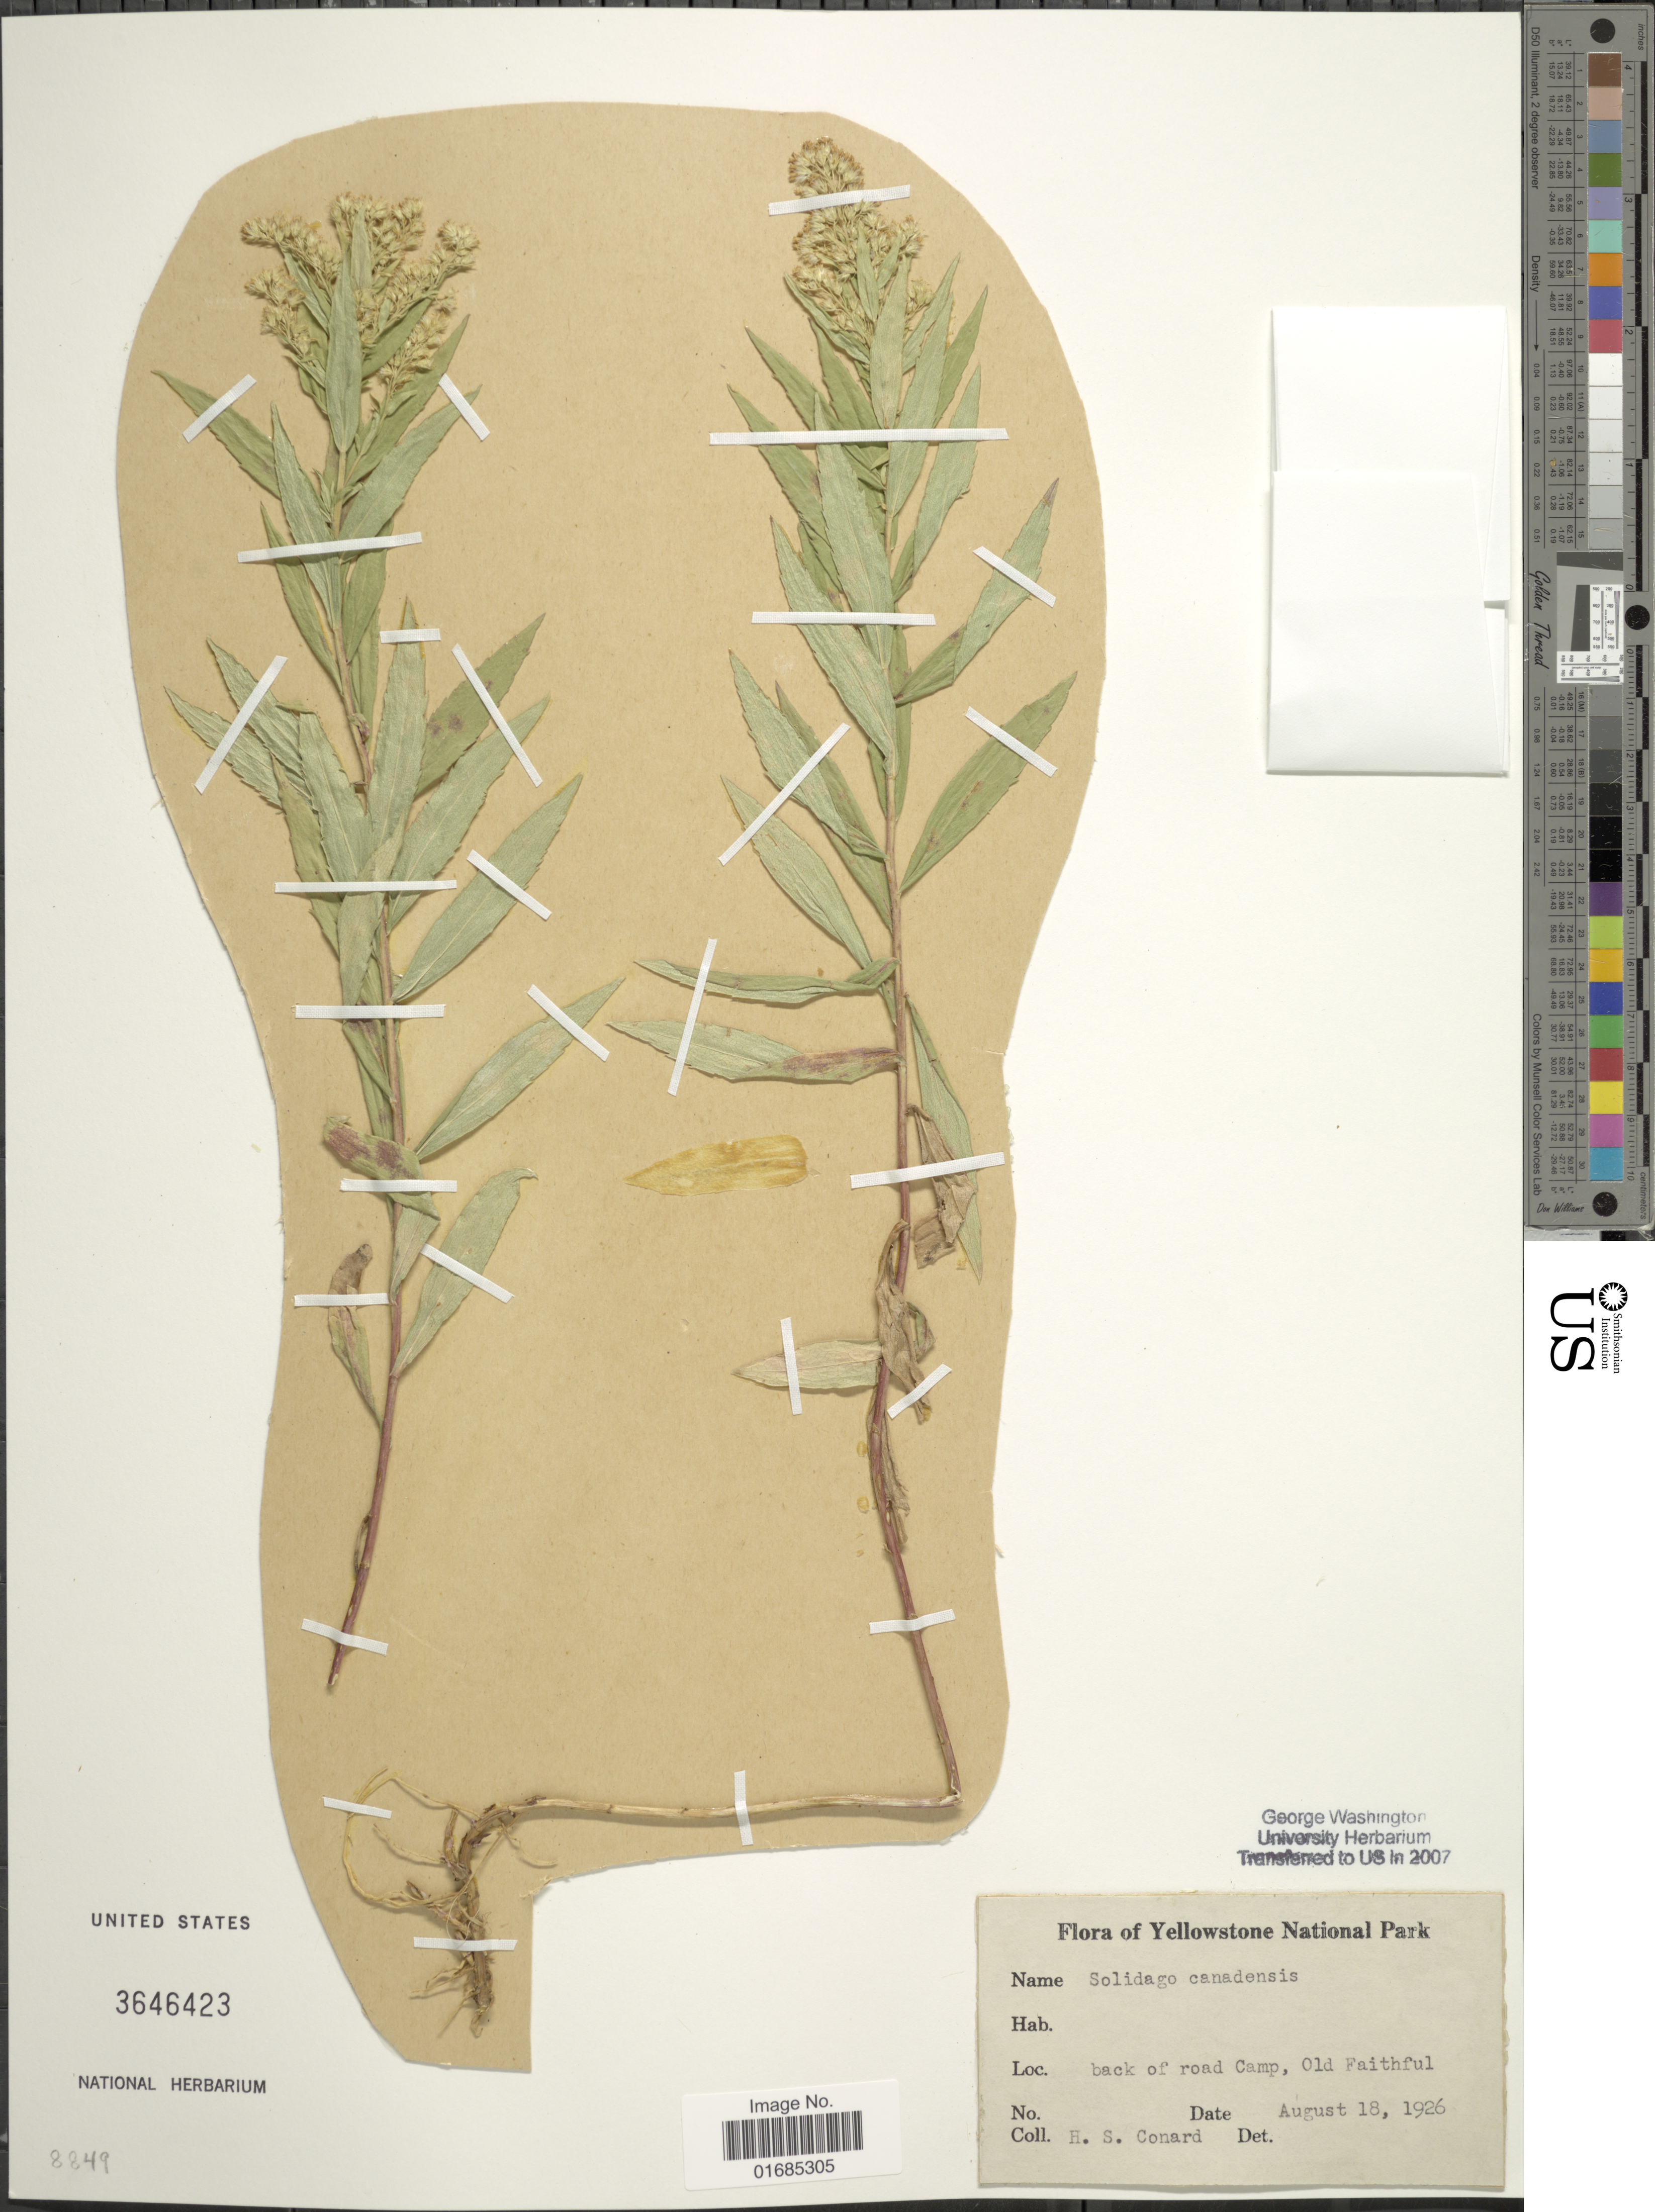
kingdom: Plantae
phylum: Tracheophyta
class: Magnoliopsida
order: Asterales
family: Asteraceae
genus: Solidago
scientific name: Solidago canadensis var. canadensis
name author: L.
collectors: H. S. Conard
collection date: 1926-08-18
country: United States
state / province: Wyoming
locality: Yellowstone National Park, back of road Camp, Old Faithful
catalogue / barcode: US 3646423